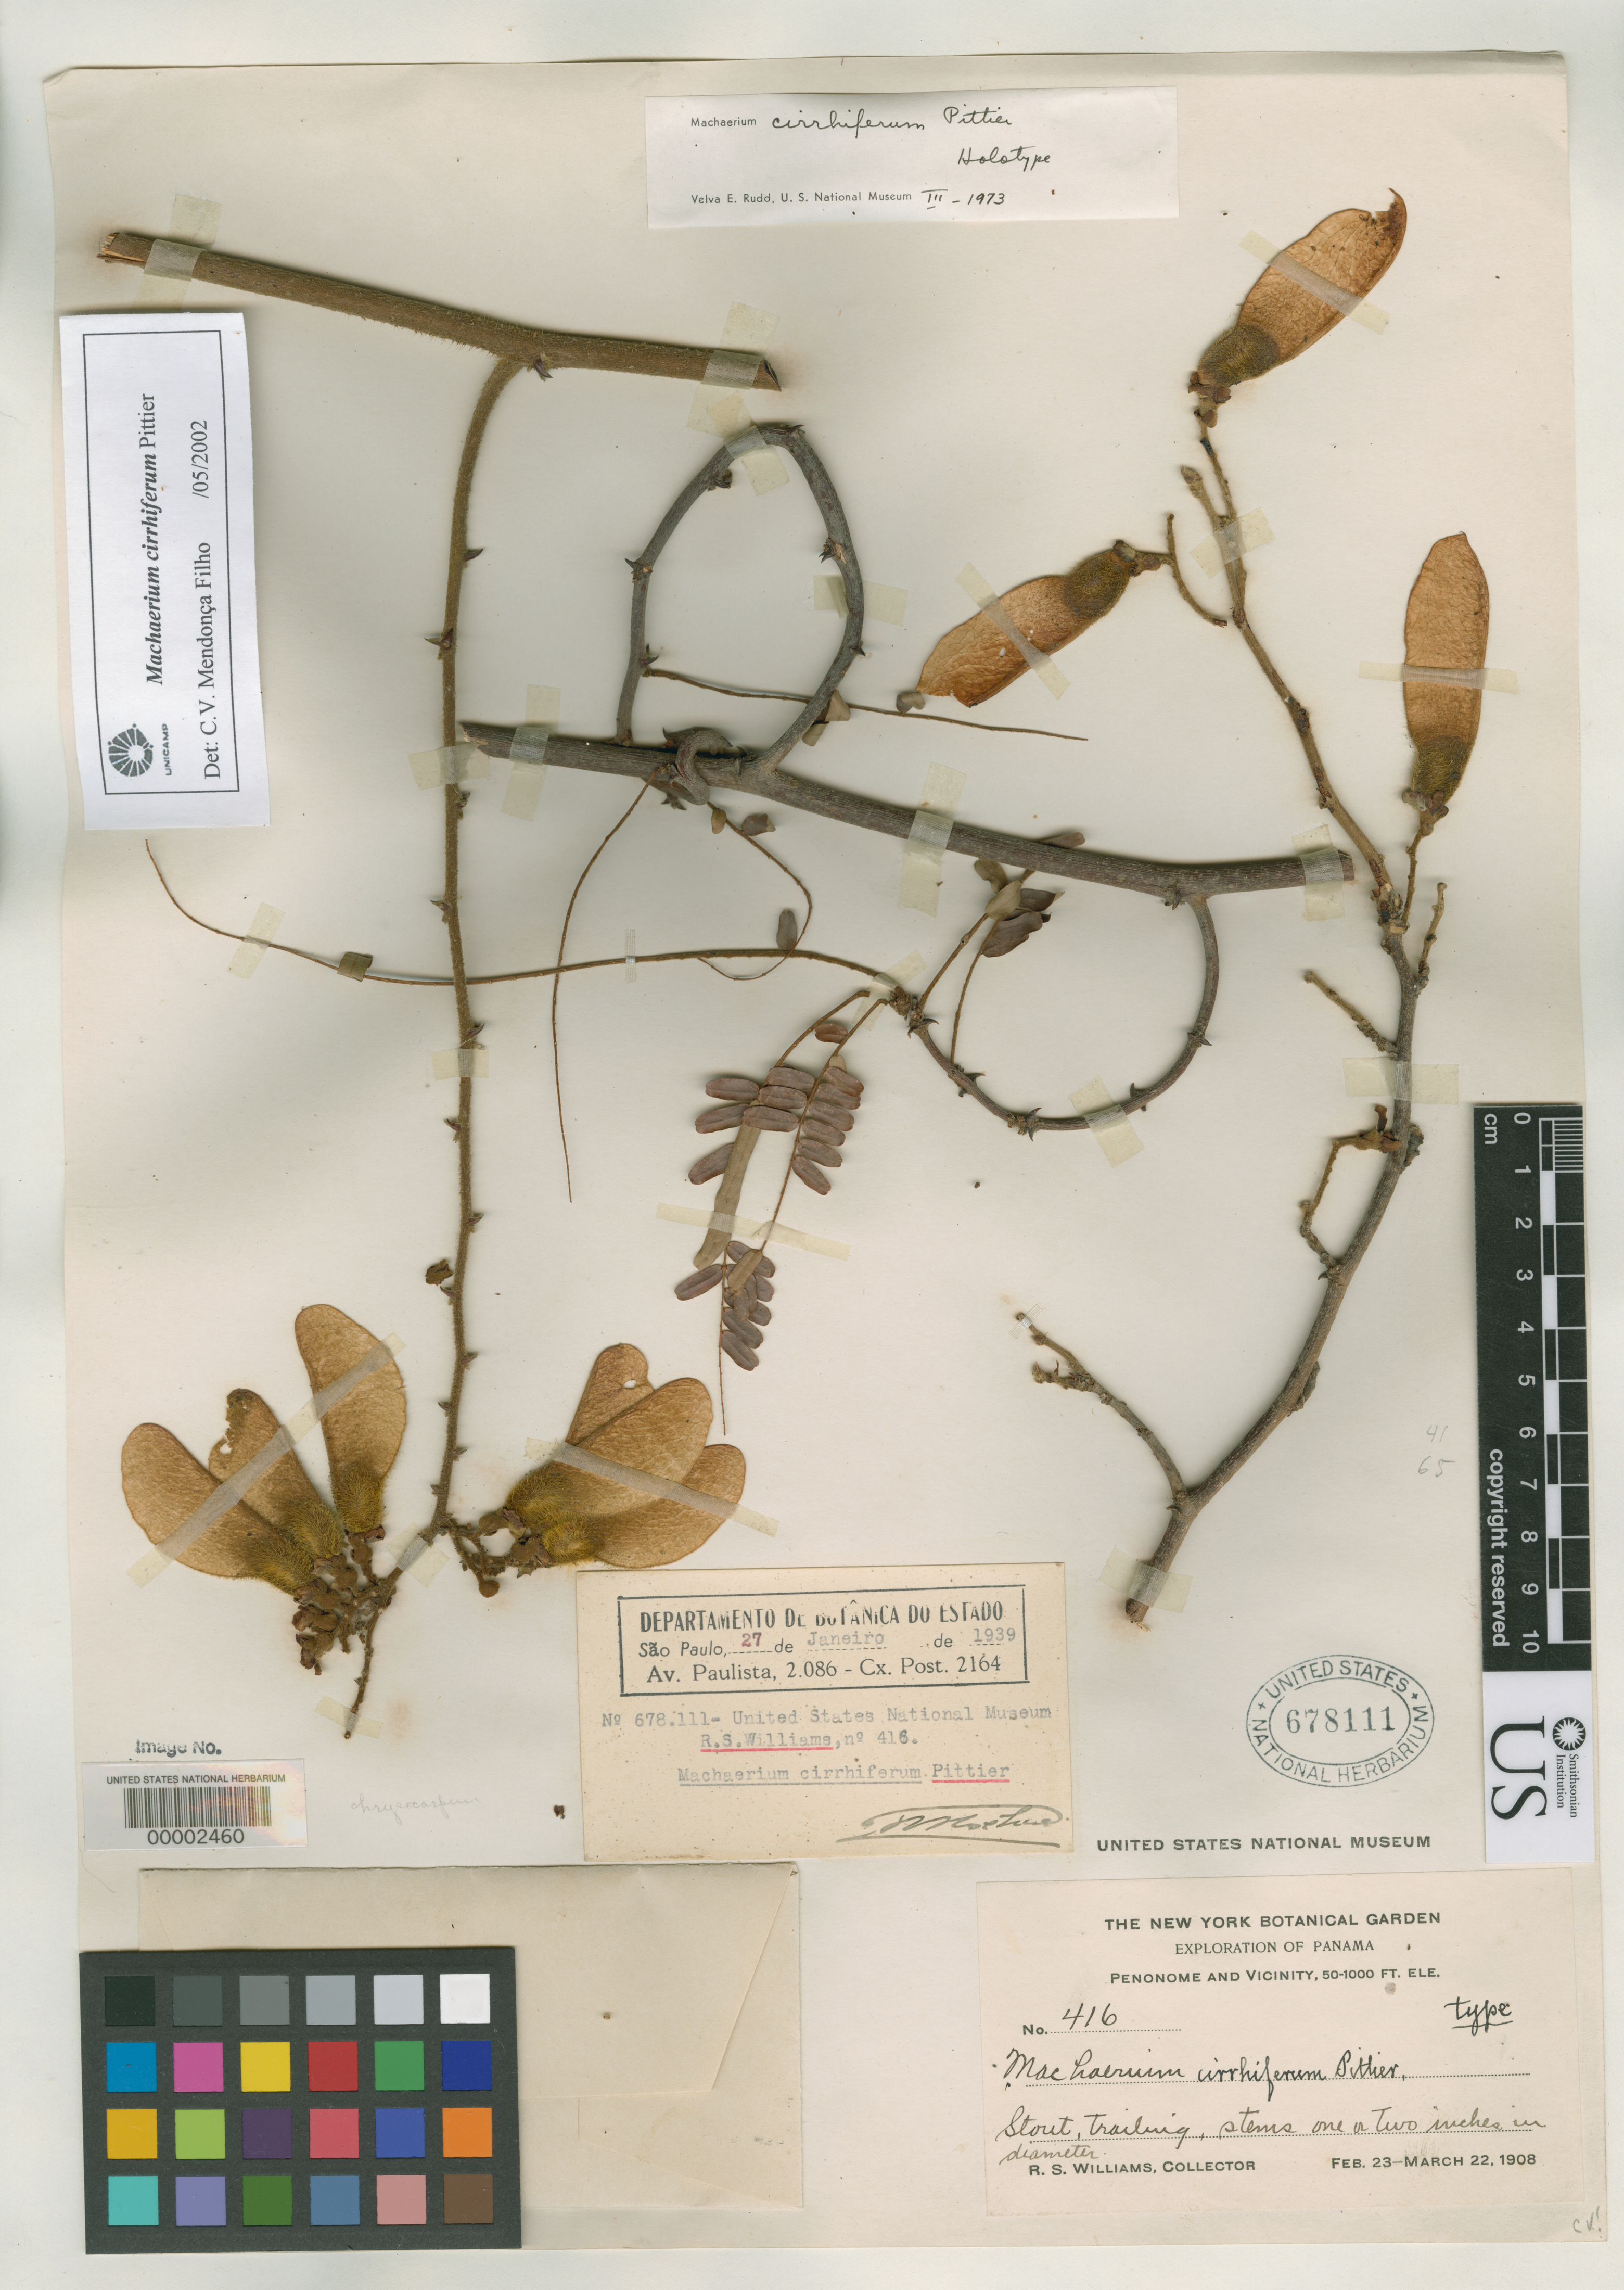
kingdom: Plantae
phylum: Tracheophyta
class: Magnoliopsida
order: Fabales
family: Fabaceae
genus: Machaerium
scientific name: Machaerium cirrhiferum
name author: Pittier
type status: Holotype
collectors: R. S. Williams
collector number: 416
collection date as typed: Mar 1905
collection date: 1905-03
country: Panama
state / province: Coclé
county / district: Penonomé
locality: Vicinity of Penonome.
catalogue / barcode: US 678111